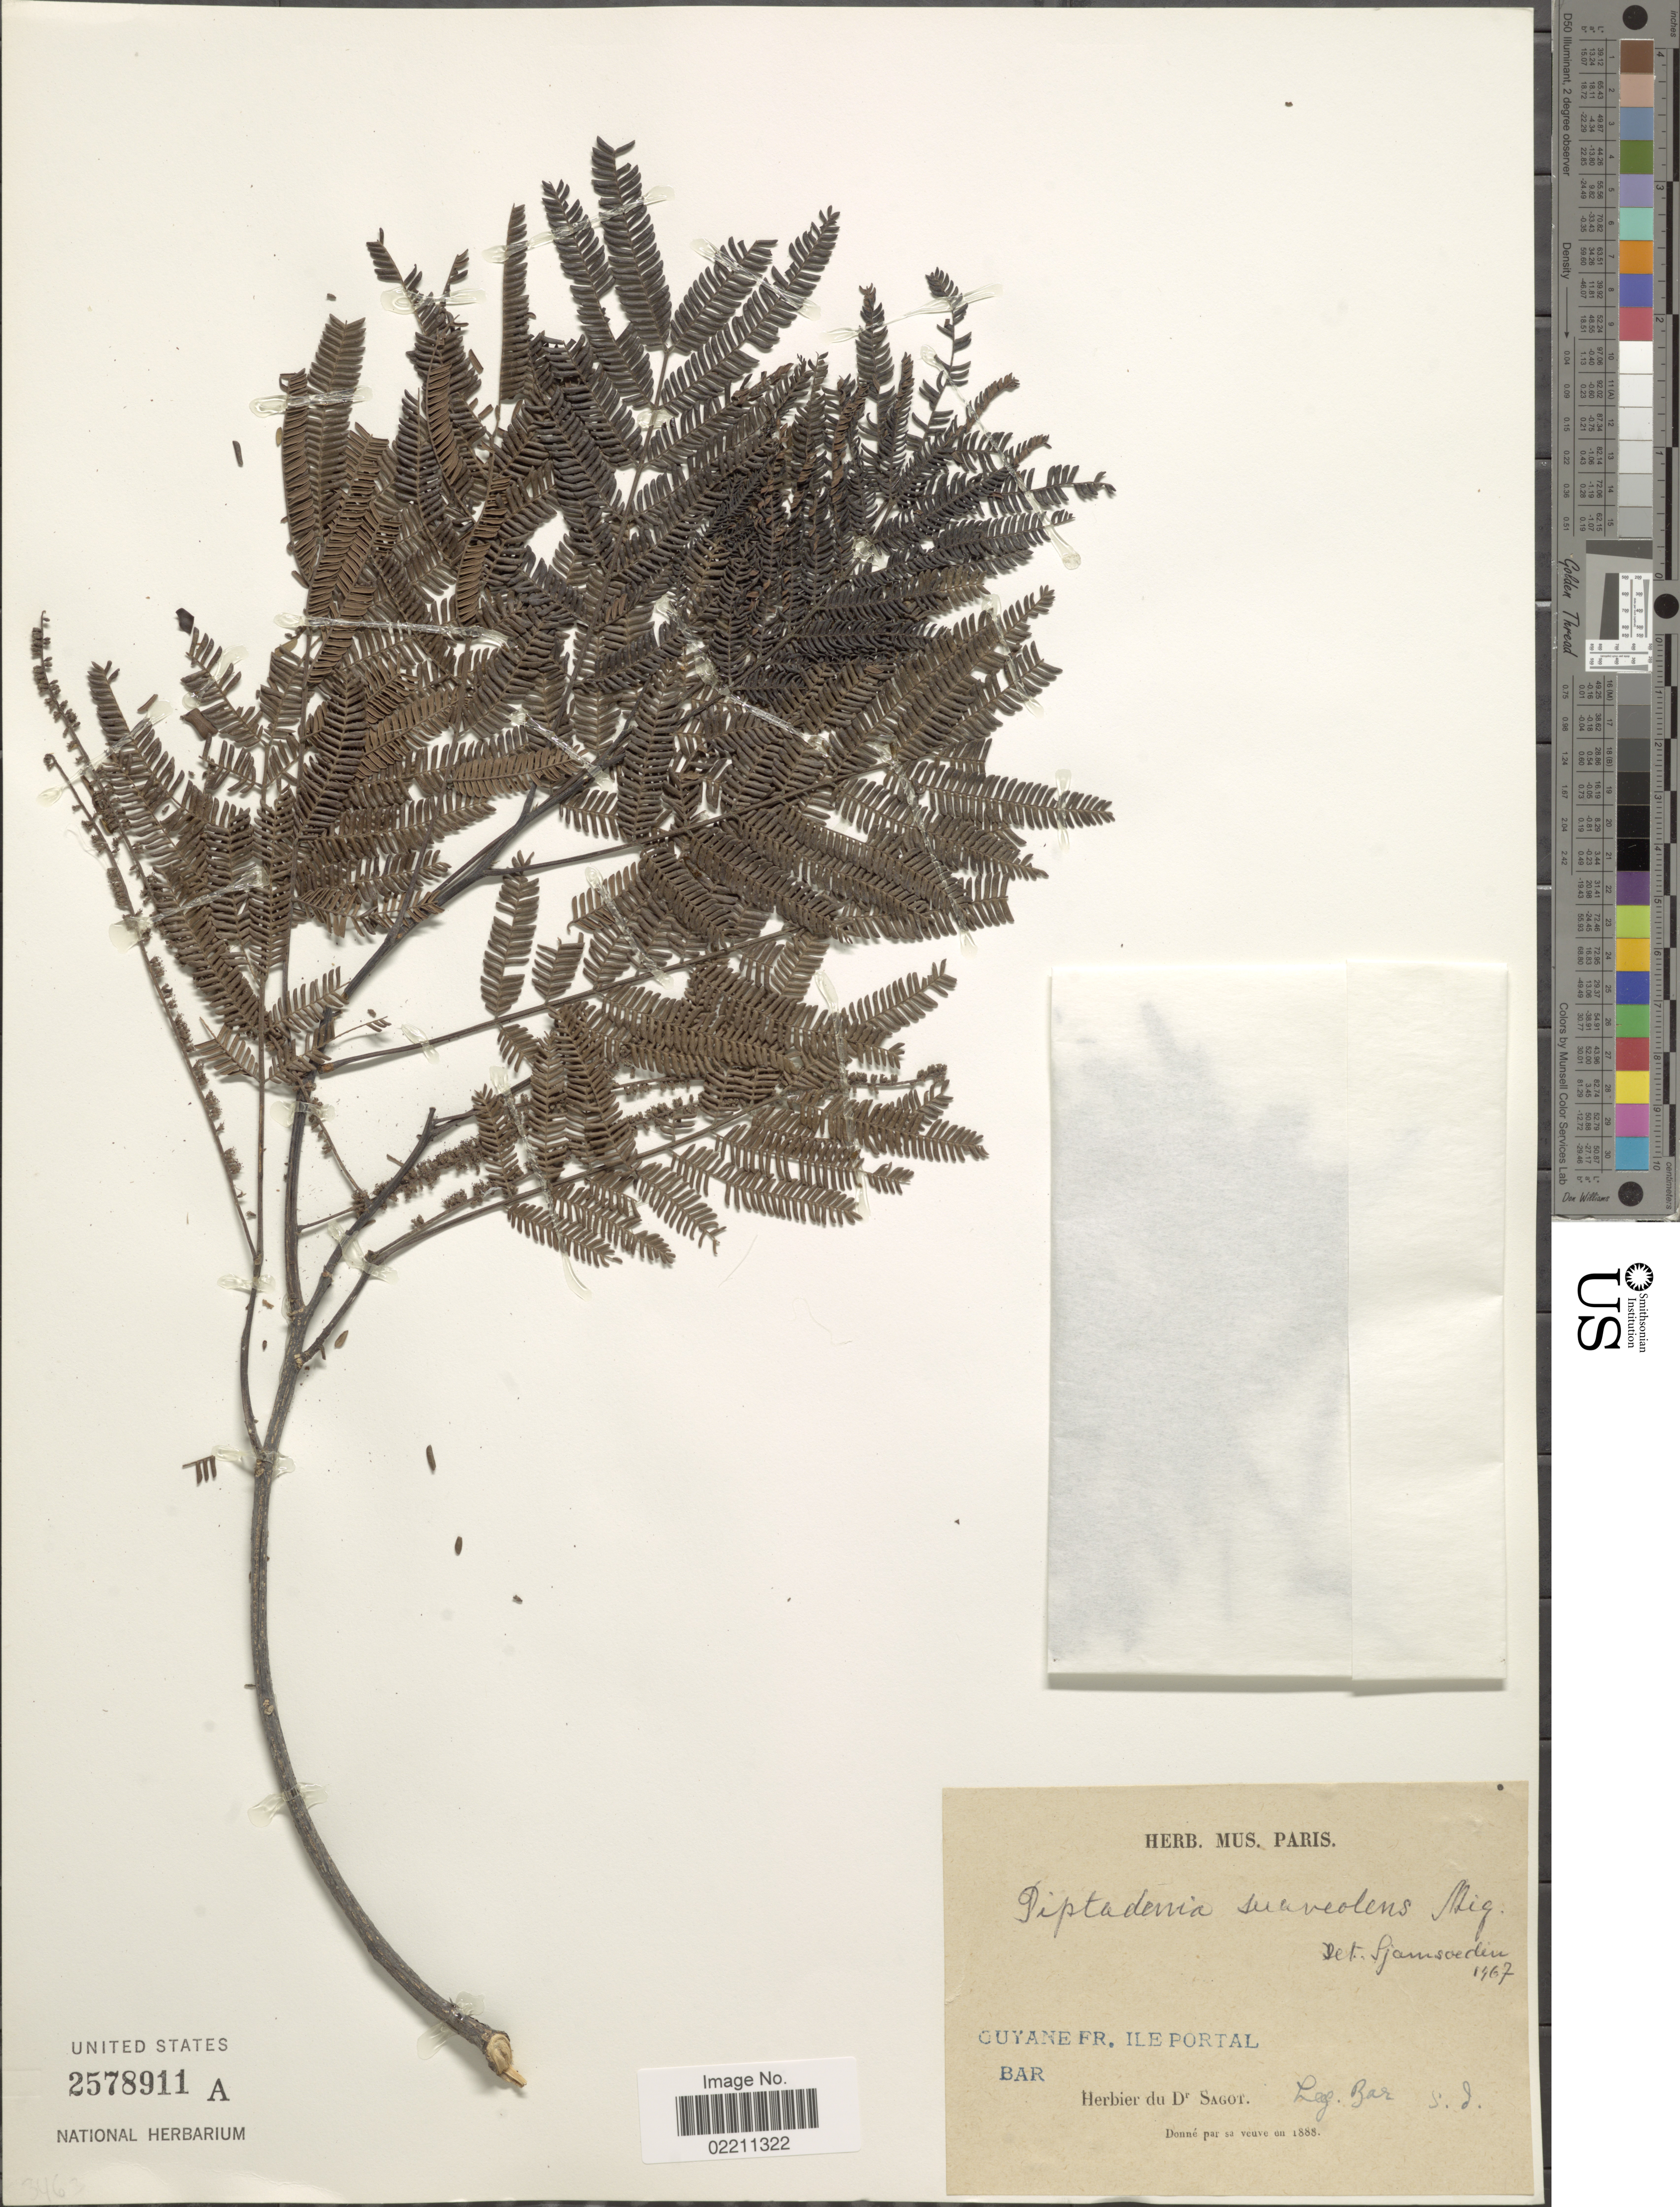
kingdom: Plantae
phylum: Tracheophyta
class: Magnoliopsida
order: Fabales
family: Fabaceae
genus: Marlimorimia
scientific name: Marlimorimia psilostachya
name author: (DC.) L.P. Queiroz & Marc.F. Simon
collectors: S. Bar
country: French Guiana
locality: Guyane Fr. Ile Portal.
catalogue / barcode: US 2578911A